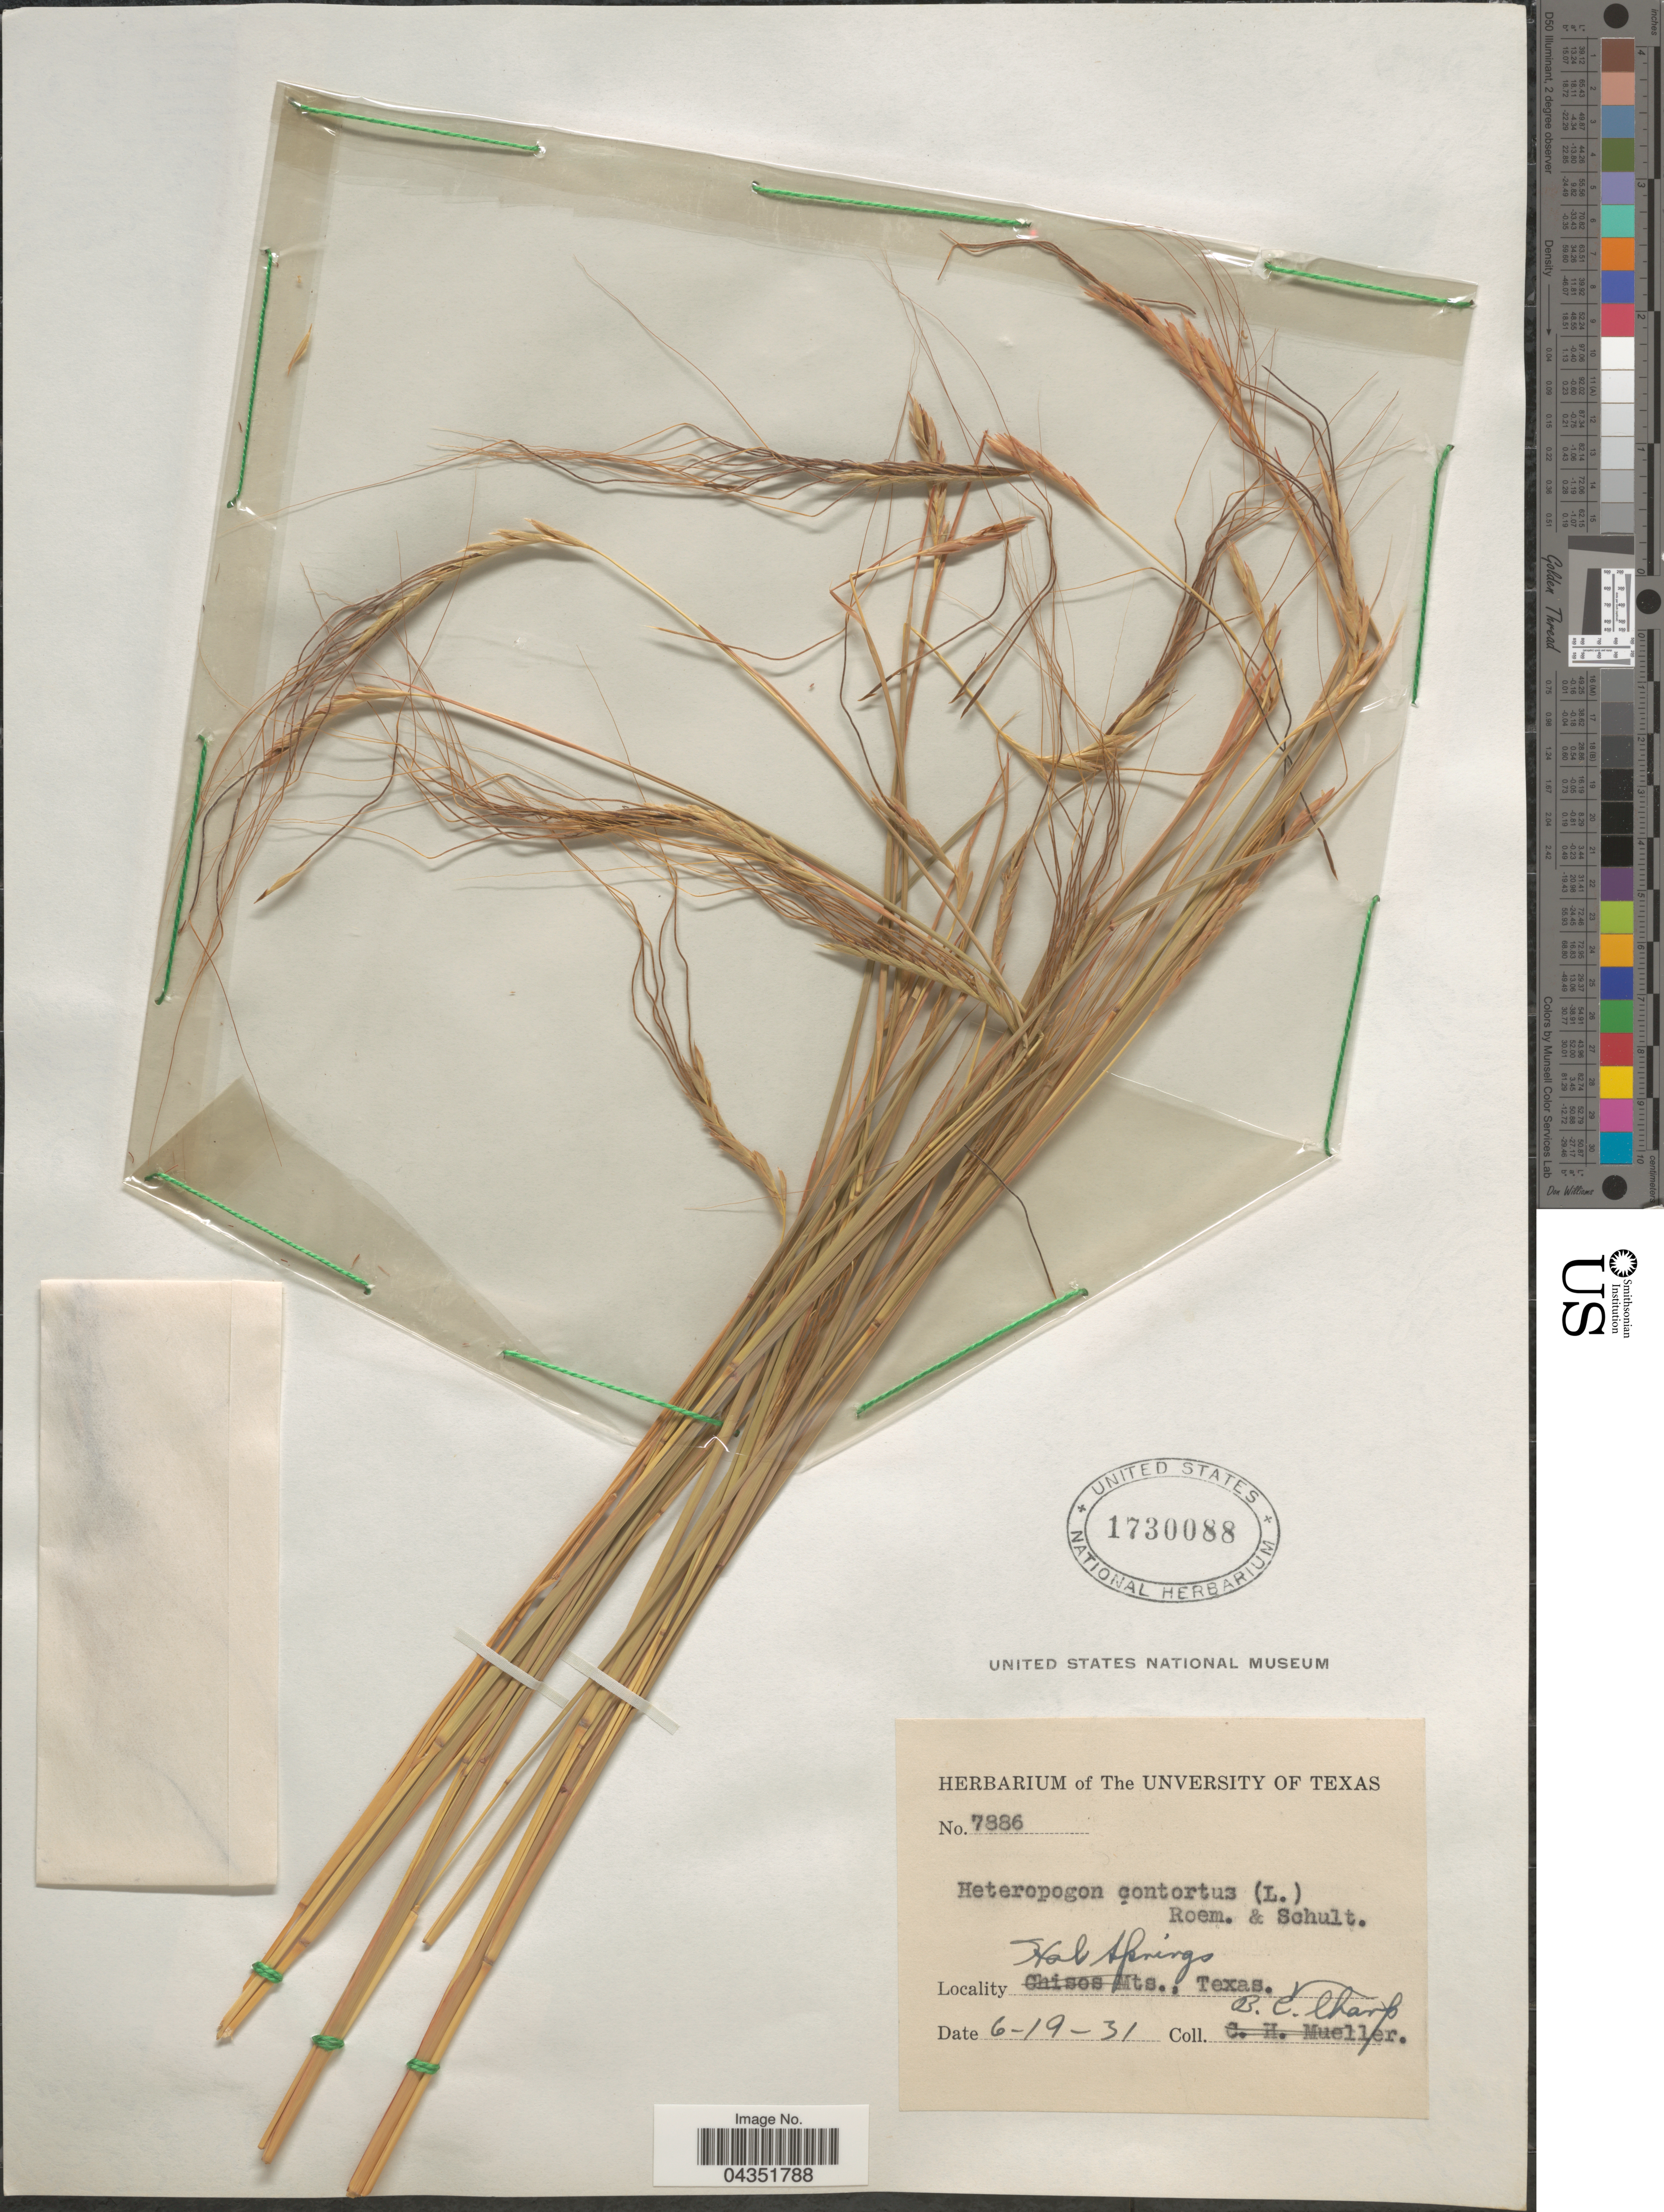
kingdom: Plantae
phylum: Tracheophyta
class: Liliopsida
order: Poales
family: Poaceae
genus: Heteropogon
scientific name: Heteropogon contortus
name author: (L.) P. Beauv. ex Roem. & Schult.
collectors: B. C. Tharp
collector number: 7886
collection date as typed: Transcribed d/m/y: 19/6/31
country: United States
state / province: Texas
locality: Hot Springs, Texas.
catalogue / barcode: US 1730088